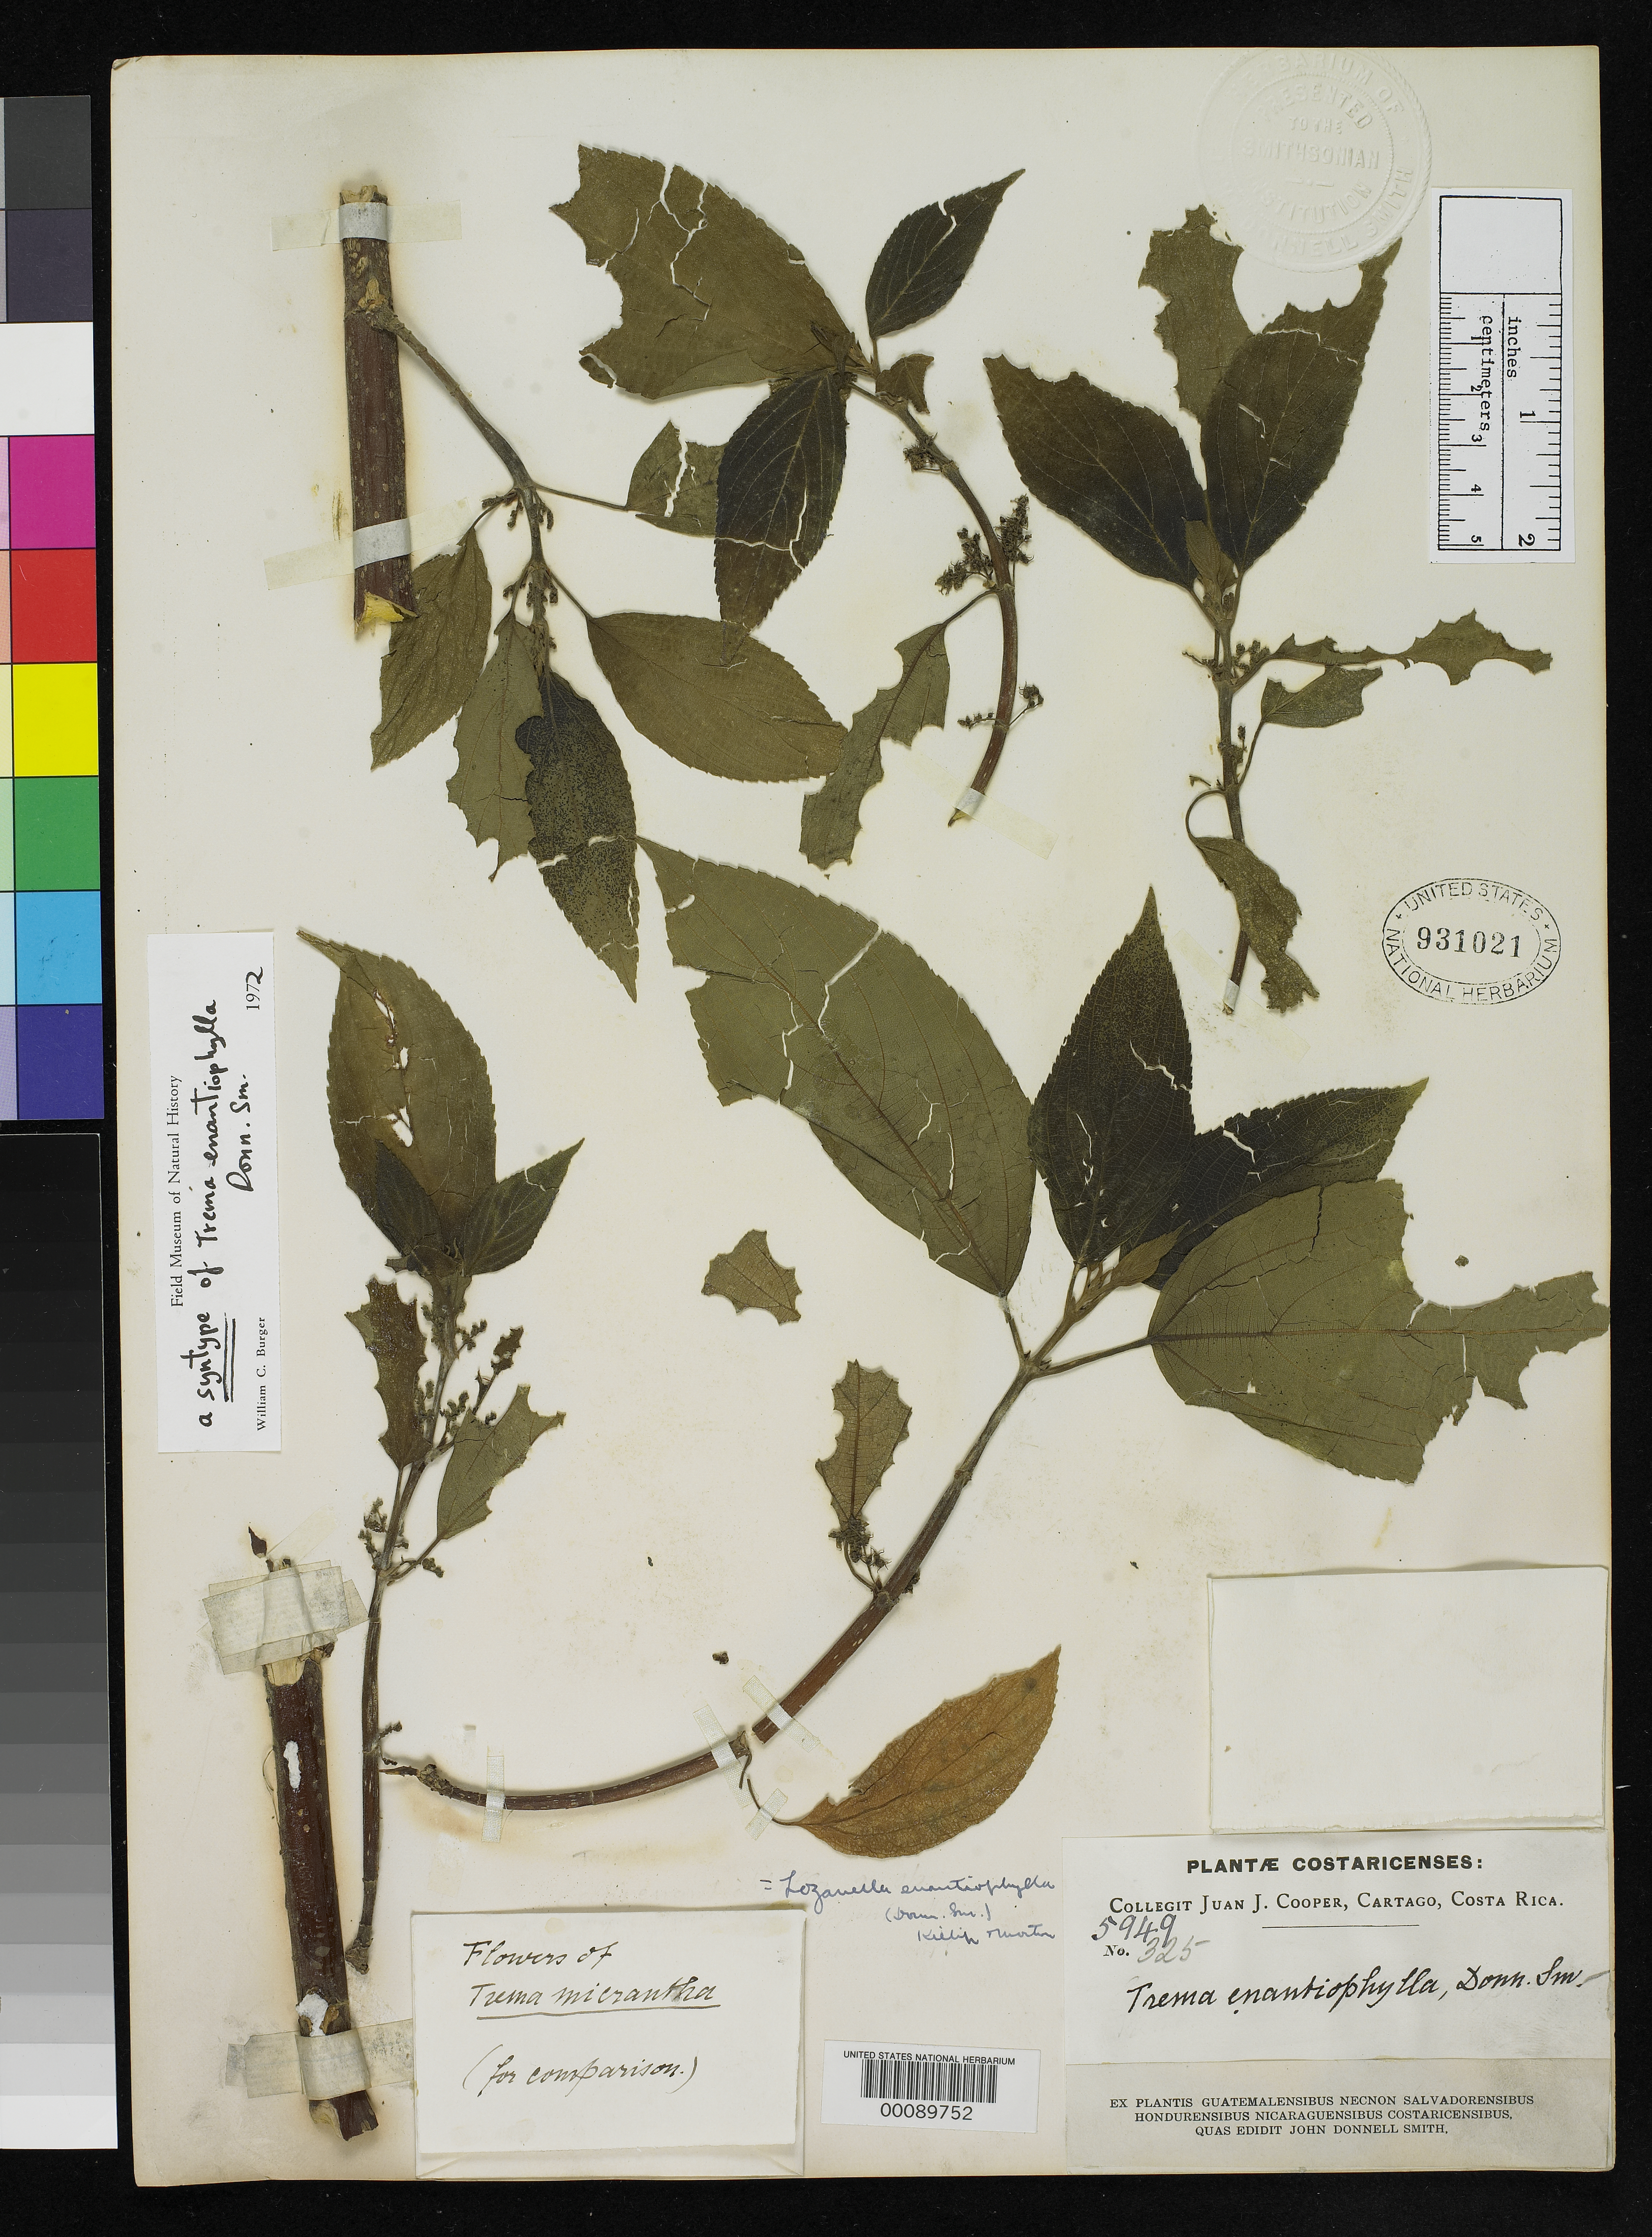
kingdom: Plantae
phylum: Tracheophyta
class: Magnoliopsida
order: Rosales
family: Cannabaceae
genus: Trema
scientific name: Trema enantiophyllum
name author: Donn. Sm.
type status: Syntype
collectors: J. J. Cooper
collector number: J.D.S. 5949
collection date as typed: Mar 1888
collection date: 1888-03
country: Costa Rica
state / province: Cartago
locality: Near Estrella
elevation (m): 1800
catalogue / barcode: US 931021